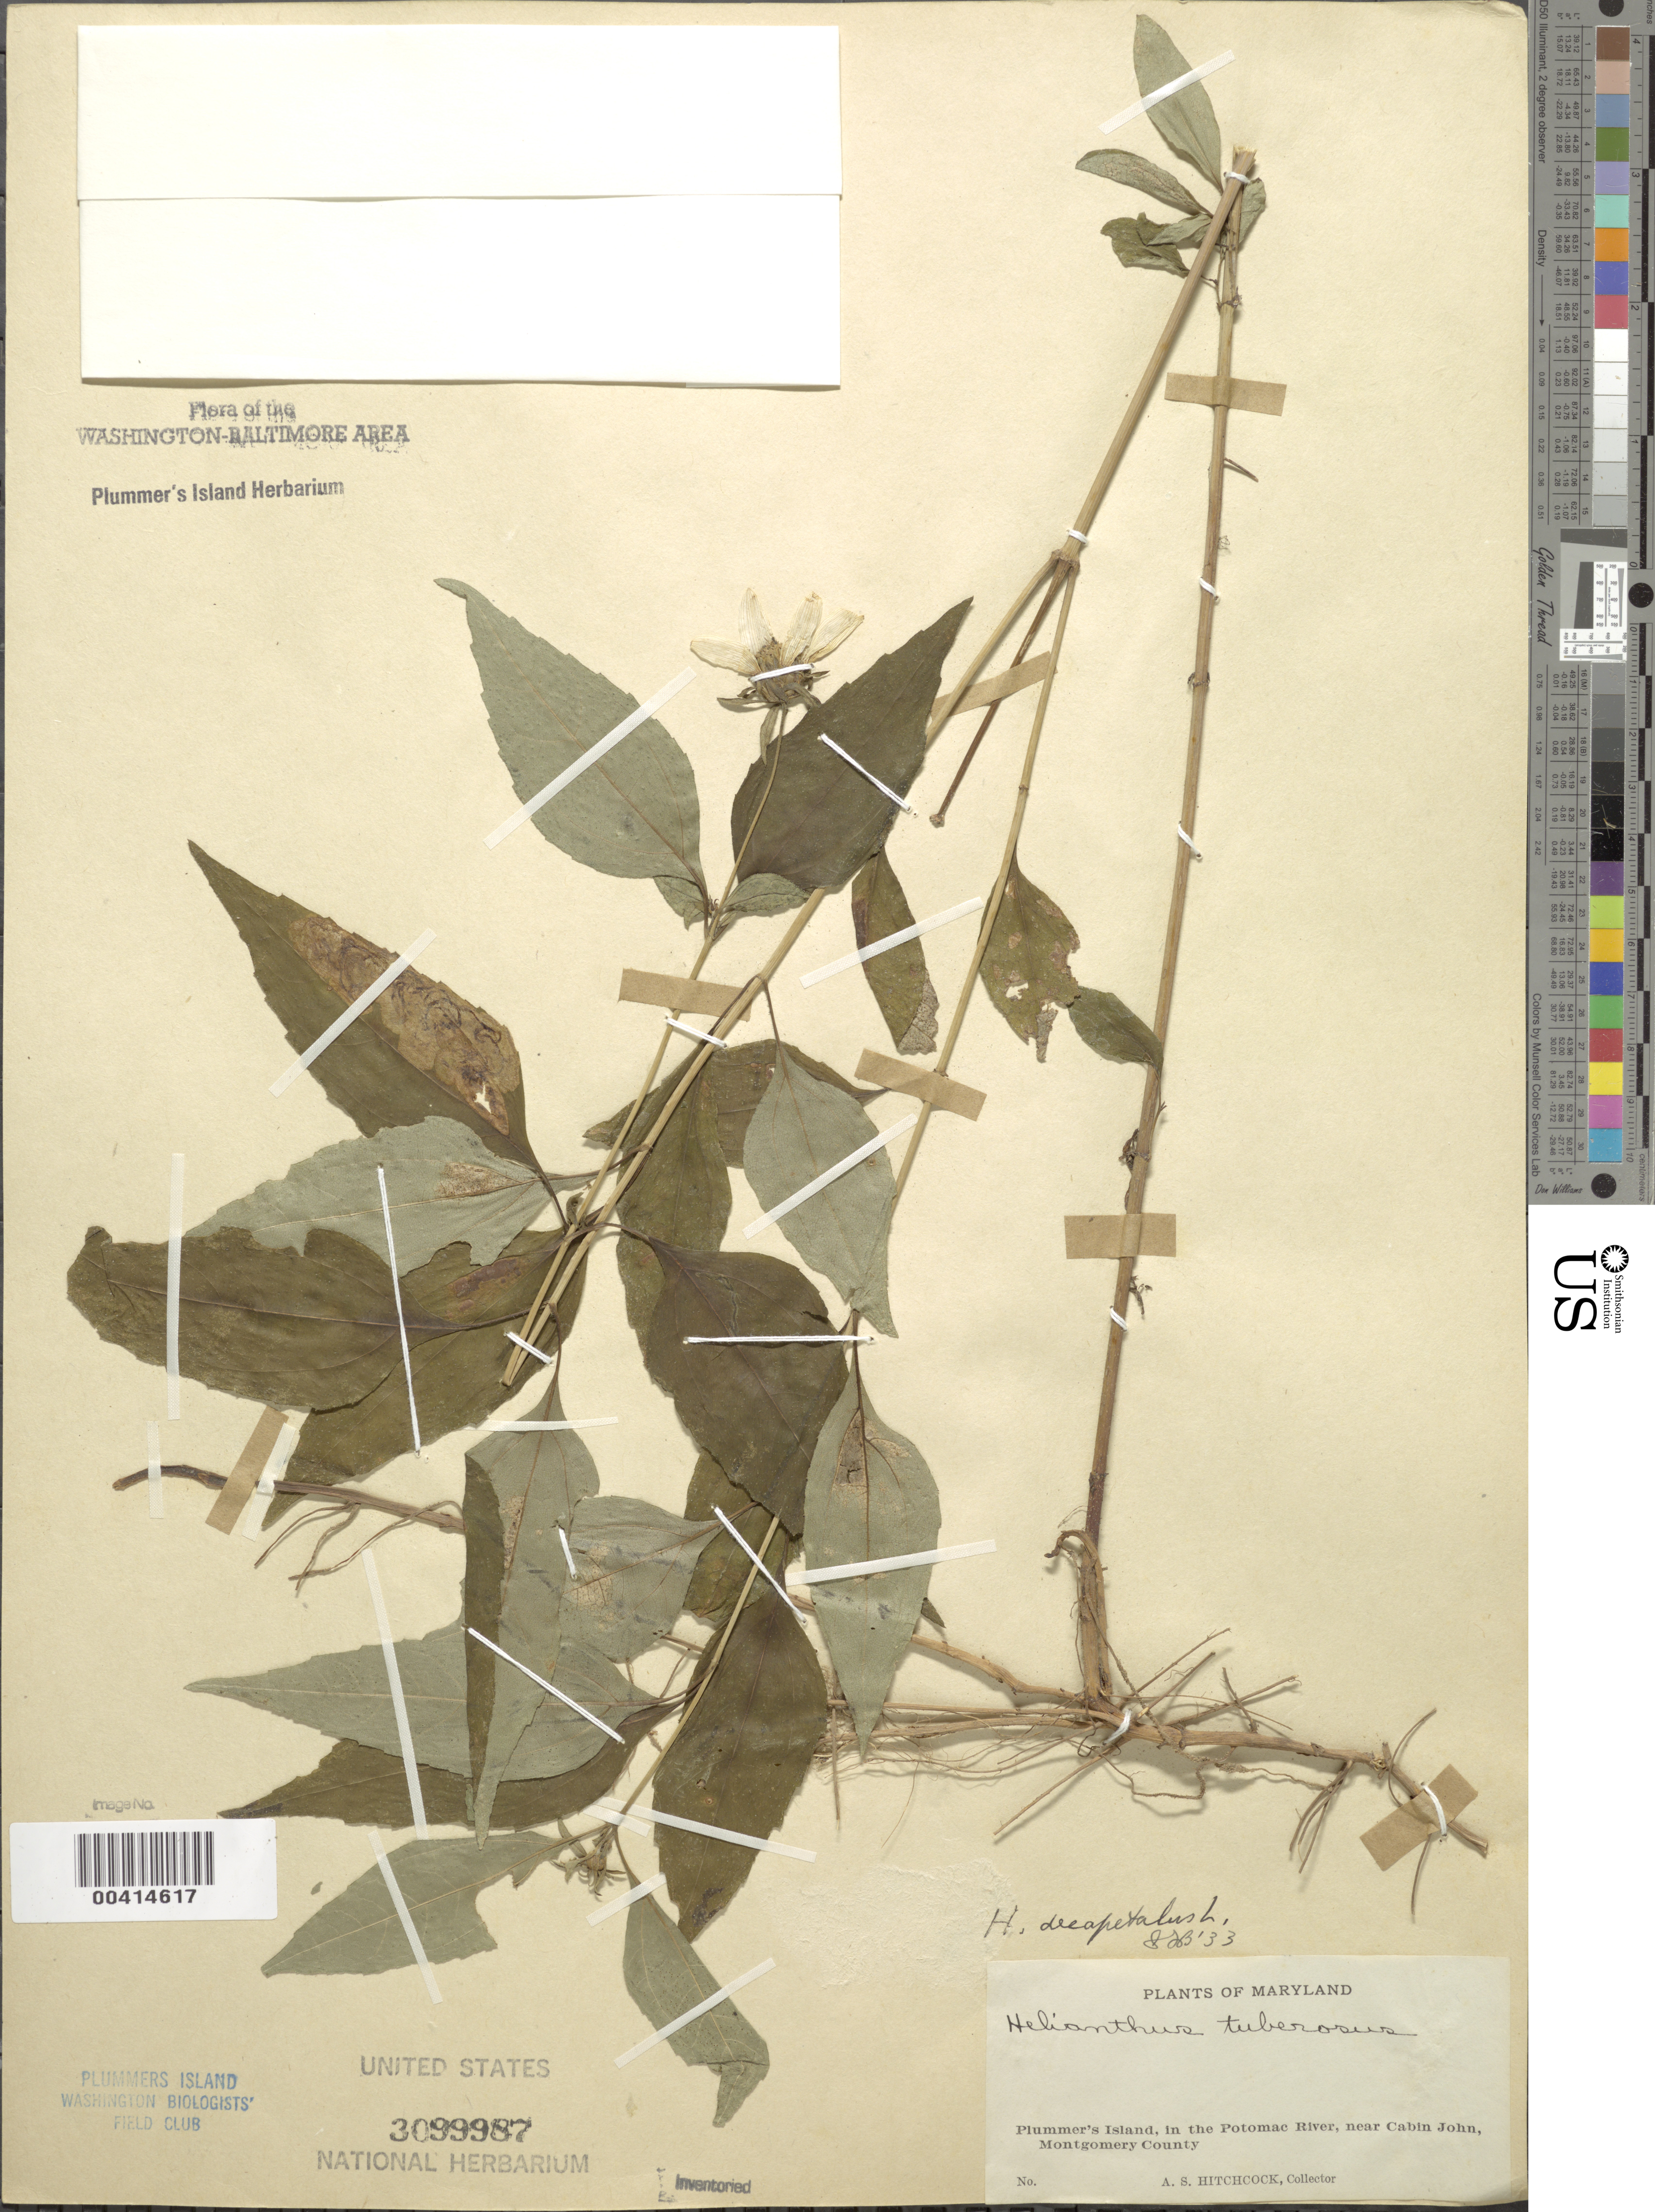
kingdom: Plantae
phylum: Tracheophyta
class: Magnoliopsida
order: Asterales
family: Asteraceae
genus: Helianthus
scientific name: Helianthus decapetalus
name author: L.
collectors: A. S. Hitchcock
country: United States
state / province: Maryland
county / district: Montgomery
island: Plummers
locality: Plummer's Island C. & O. Canal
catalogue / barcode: US 3099987